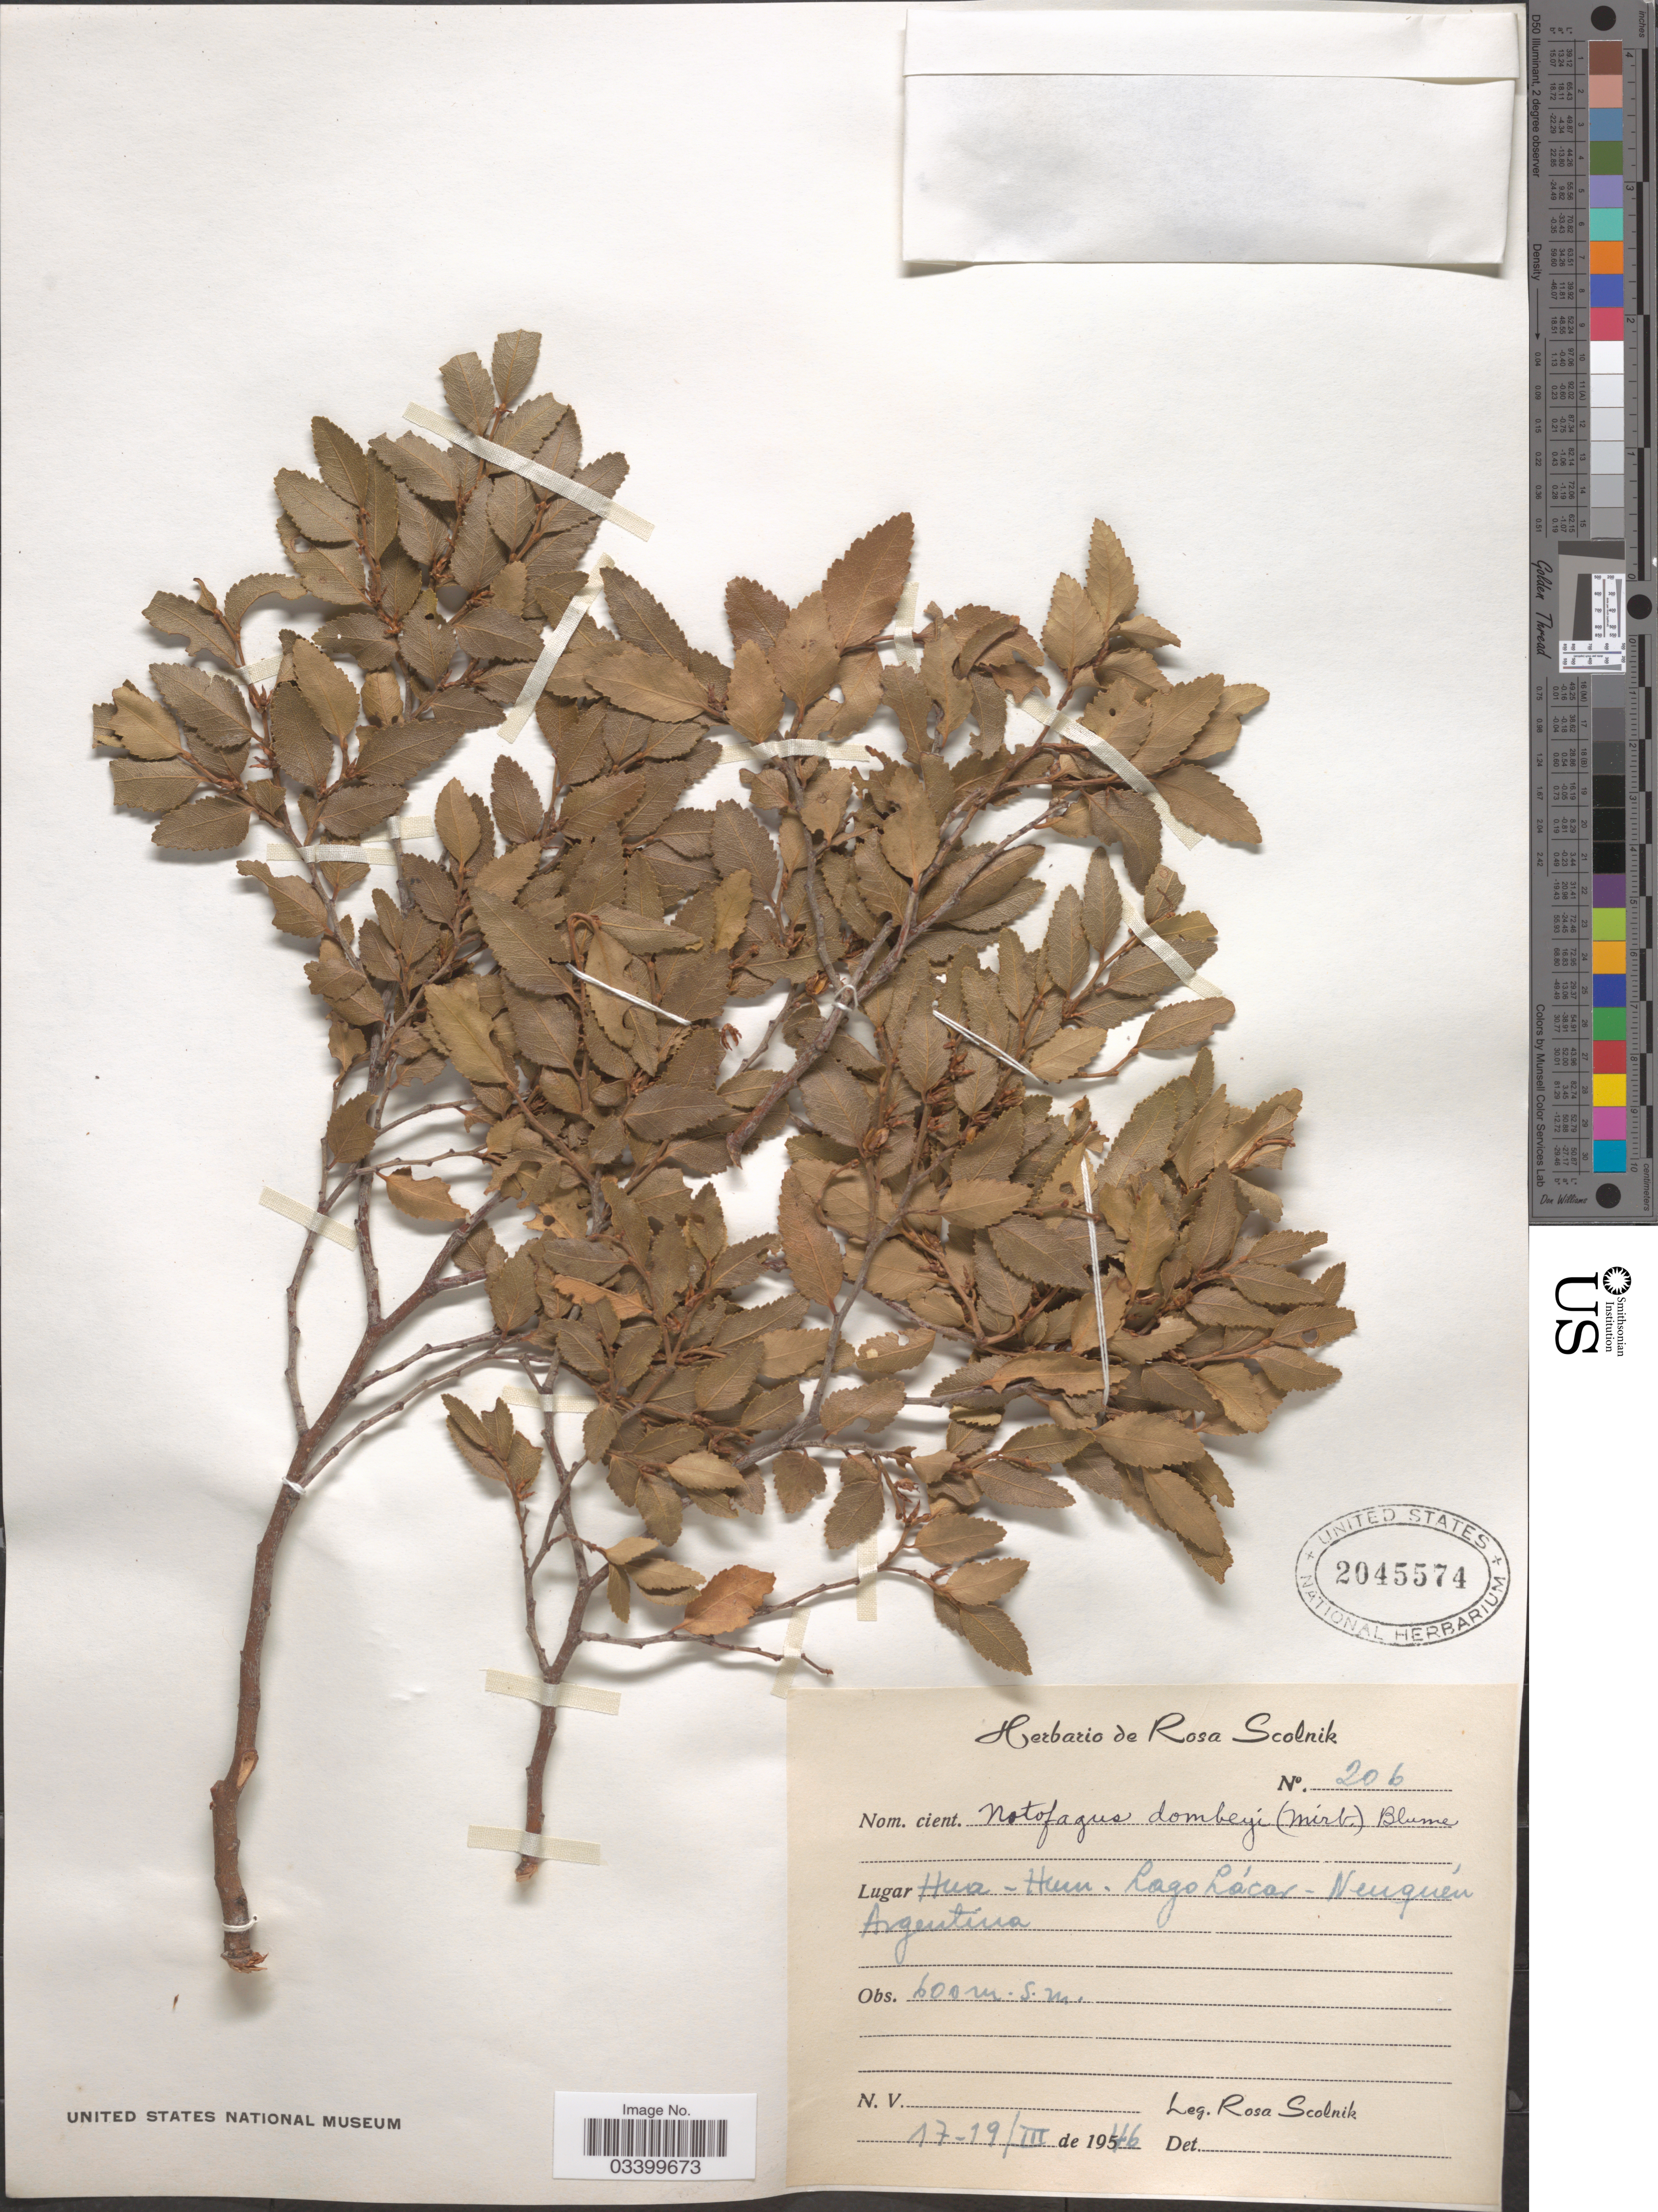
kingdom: Plantae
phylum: Tracheophyta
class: Magnoliopsida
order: Fagales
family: Nothofagaceae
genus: Nothofagus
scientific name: Nothofagus dombeyi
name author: (Mirb.) Oerst.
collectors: R. Scolnik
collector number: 206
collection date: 1946-03-17/1946-03-19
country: Argentina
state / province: Neuquen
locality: Hua-Hum. Lago Lácar.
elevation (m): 600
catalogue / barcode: US 2045574